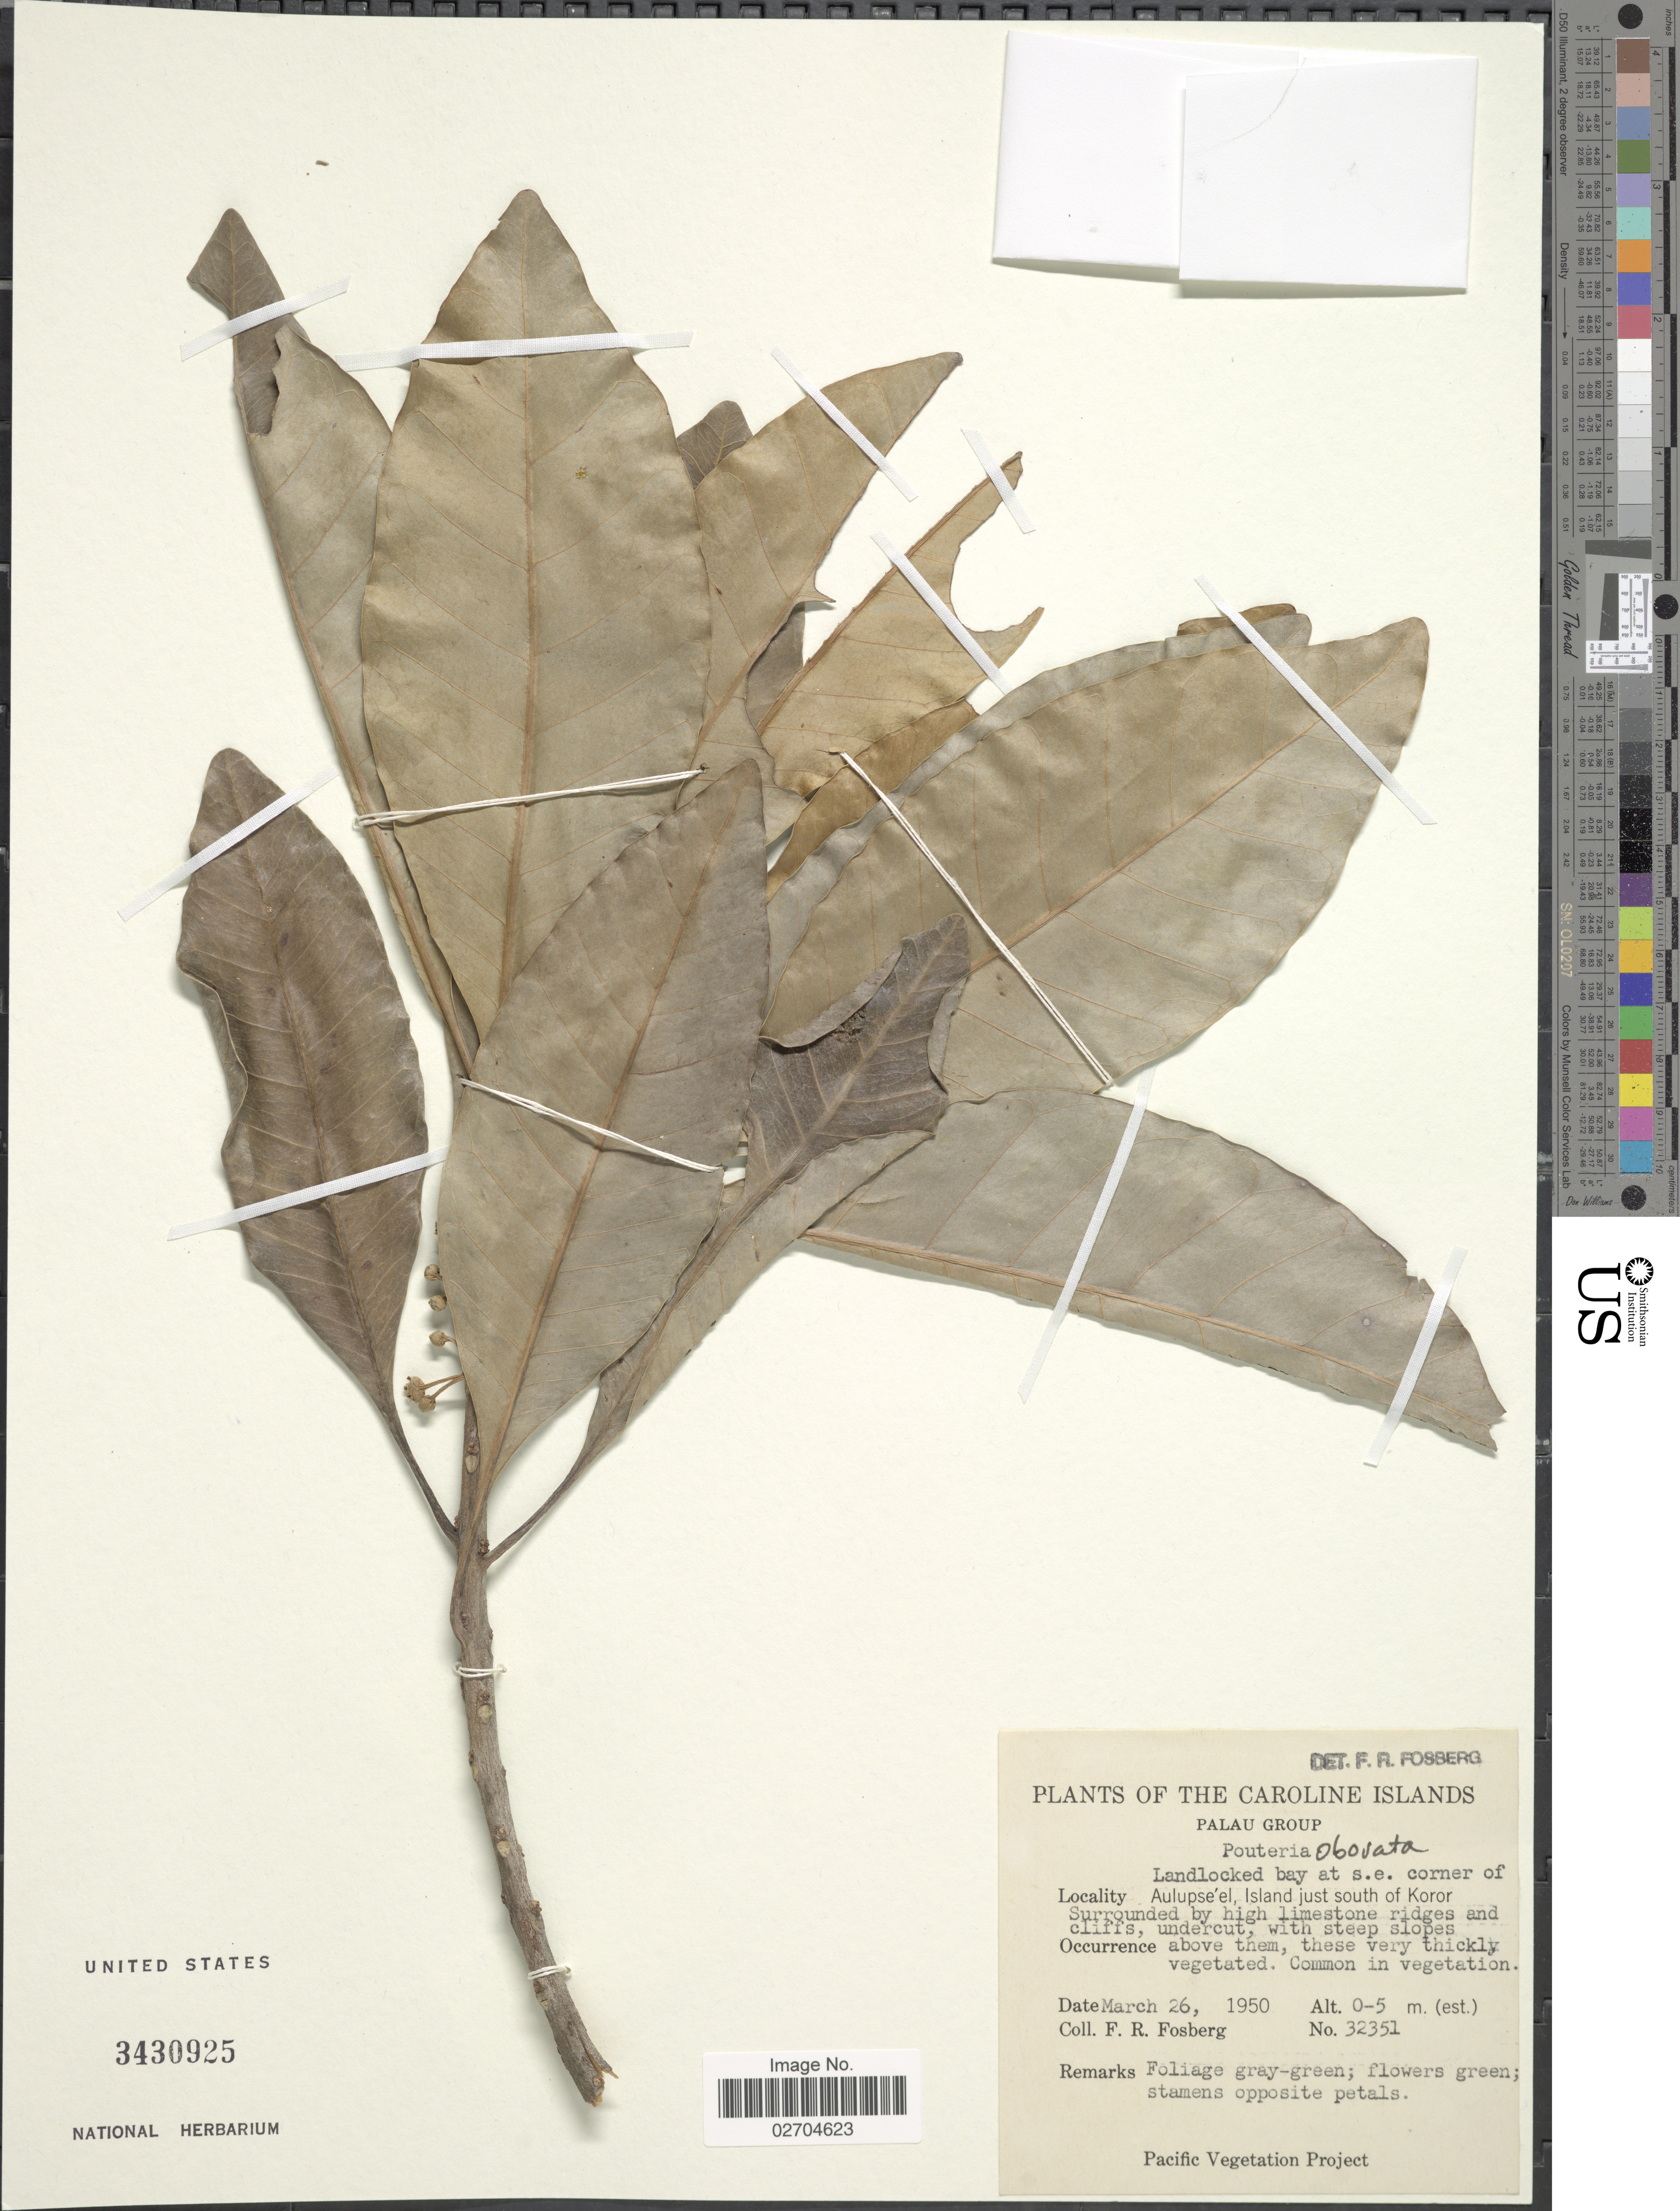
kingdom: Plantae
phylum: Tracheophyta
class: Magnoliopsida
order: Ericales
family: Sapotaceae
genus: Planchonella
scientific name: Planchonella obovata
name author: (R. Br.) Pierre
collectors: F. R. Fosberg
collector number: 32351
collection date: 1950-03-26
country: Palau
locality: Caroline Islands. Palau Group. Landlocked bay at s.e. corner of Aulupse'el Island just south of Koror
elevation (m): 0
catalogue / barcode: US 3430925